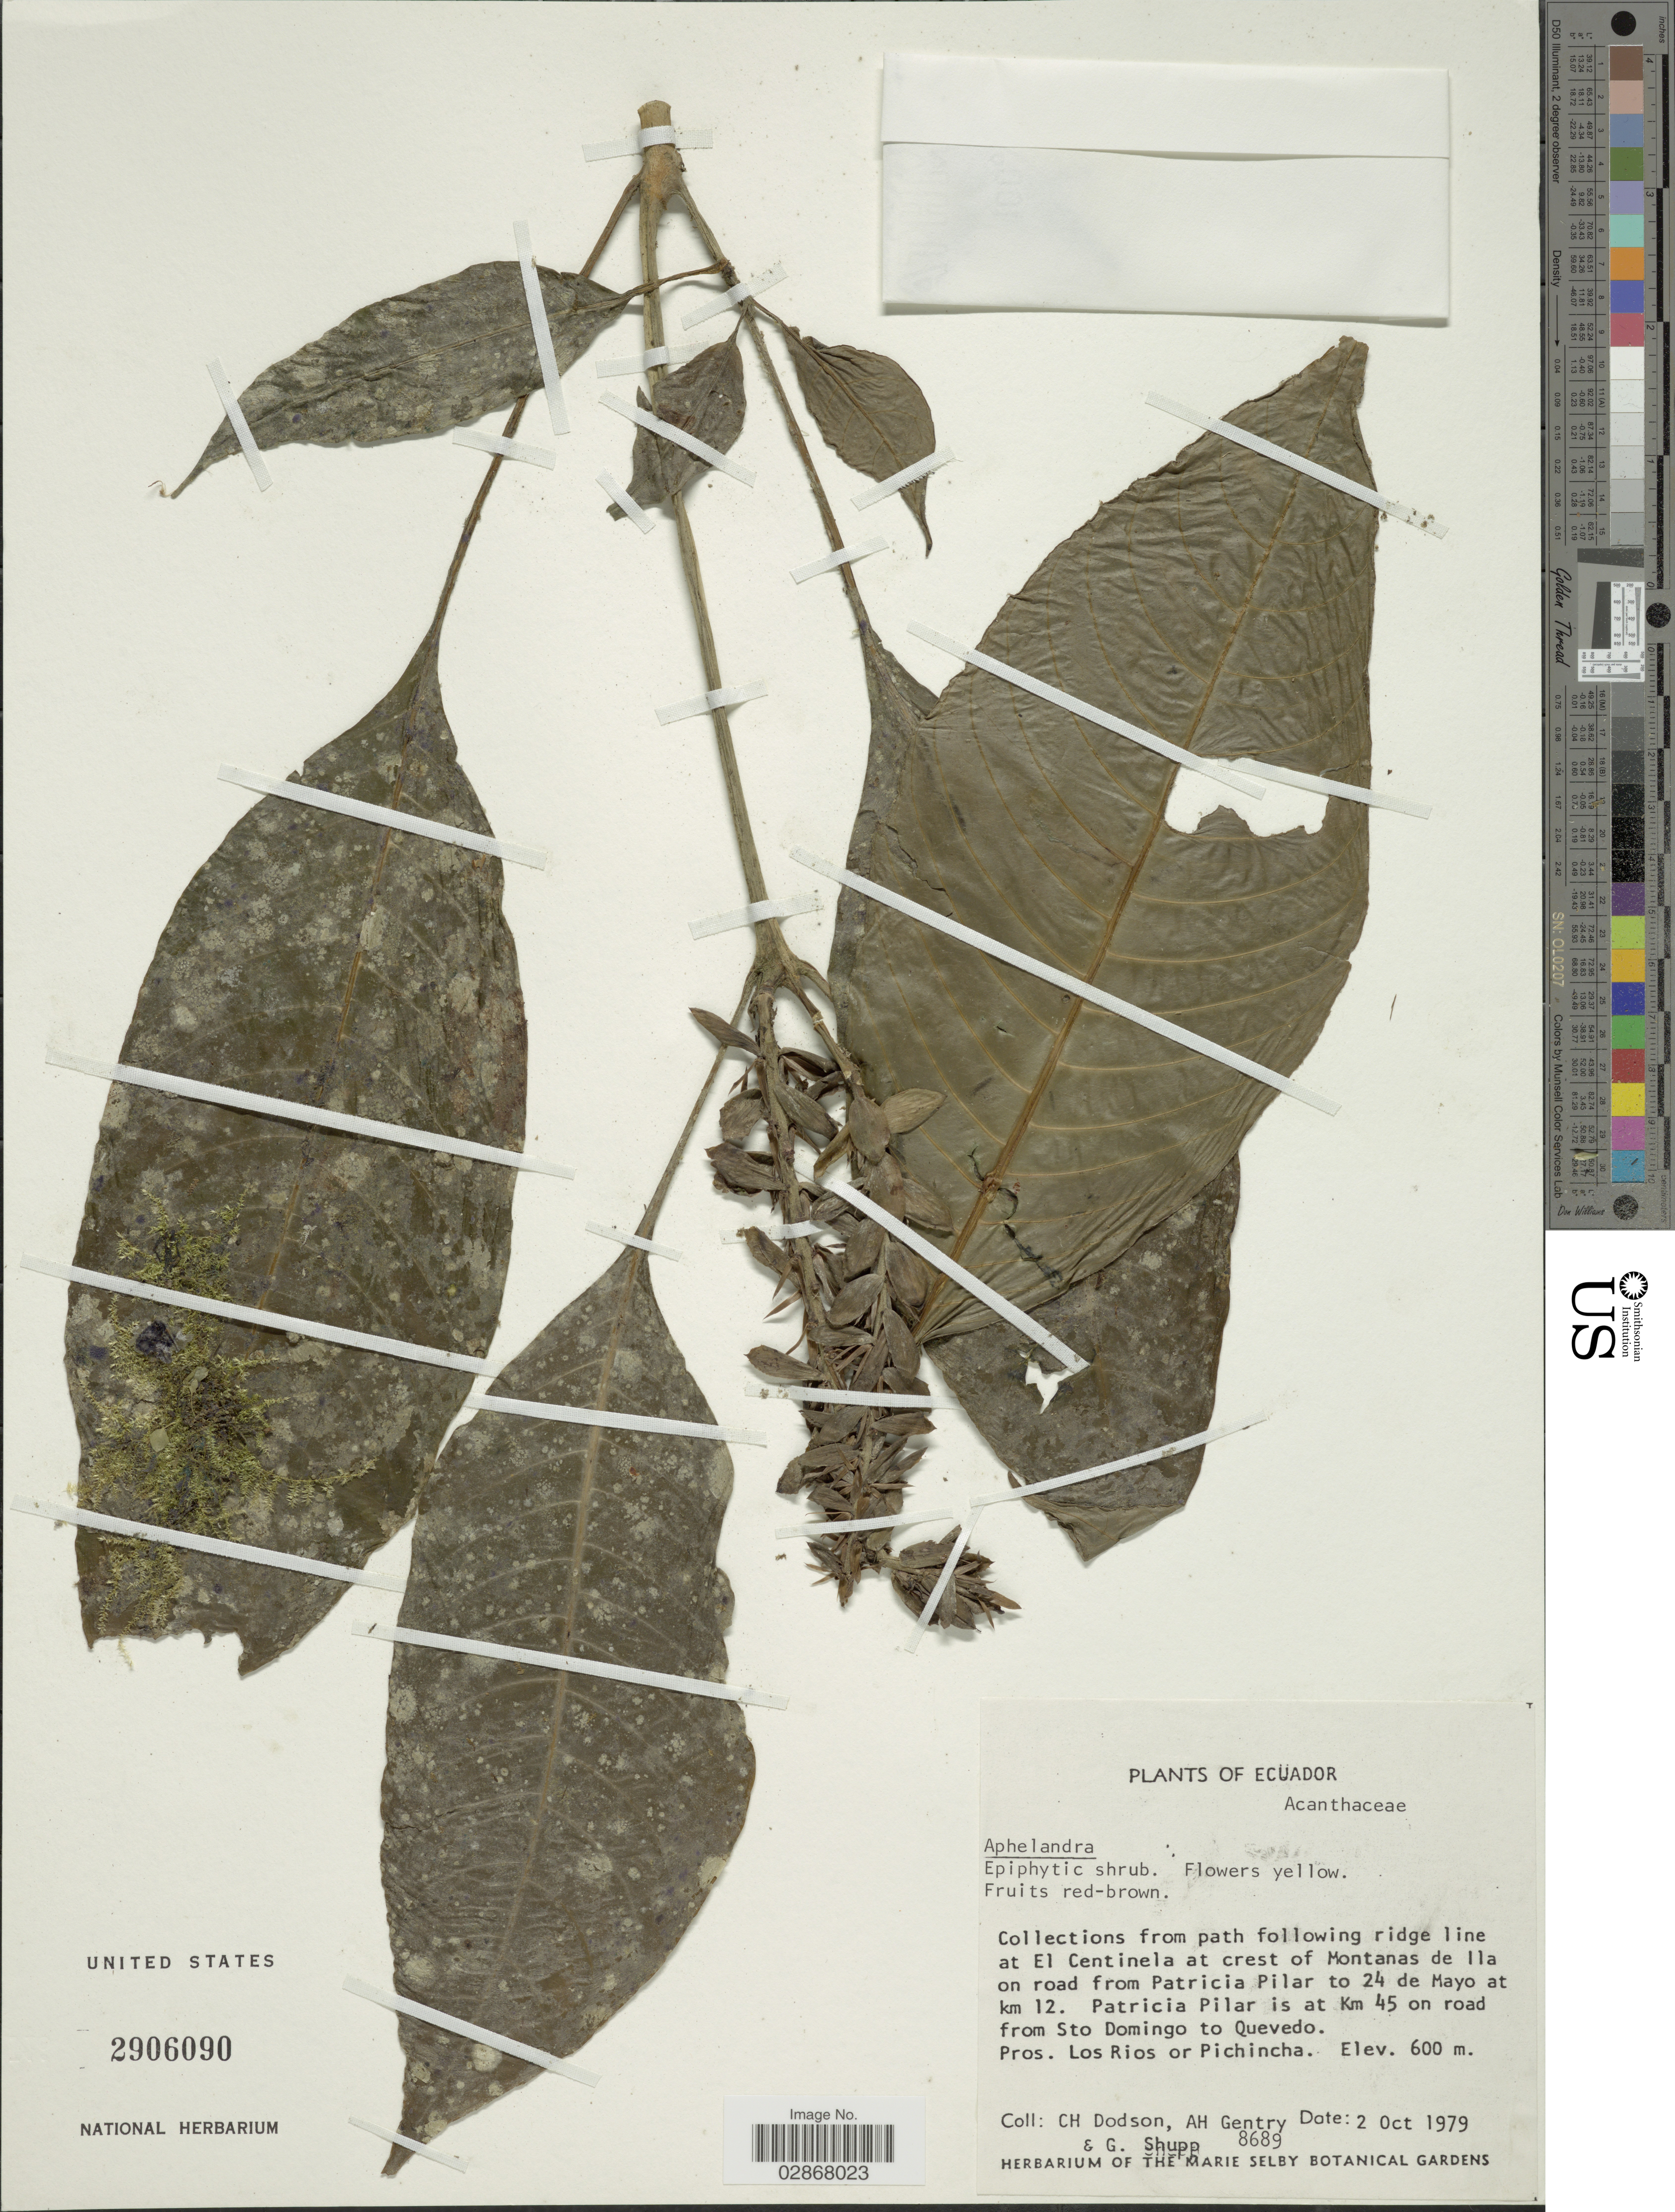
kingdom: Plantae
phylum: Tracheophyta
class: Magnoliopsida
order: Lamiales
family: Acanthaceae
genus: Encephalosphaera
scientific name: Encephalosphaera vitellina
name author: Lindau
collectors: C. H. Dodson, A. H. Gentry & G. Shupp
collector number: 8689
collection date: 1979-10-02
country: Ecuador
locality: From path following ridge line at El Centinela at crest of Montanas de Ila on road from Patricia Pilar to 24 de Mayo at km 12. Patricia Pilar is at km 45 on road from Sto Domingo to Quevedo. Pros. Los Rios or Pichincha.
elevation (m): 600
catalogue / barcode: US 2906090